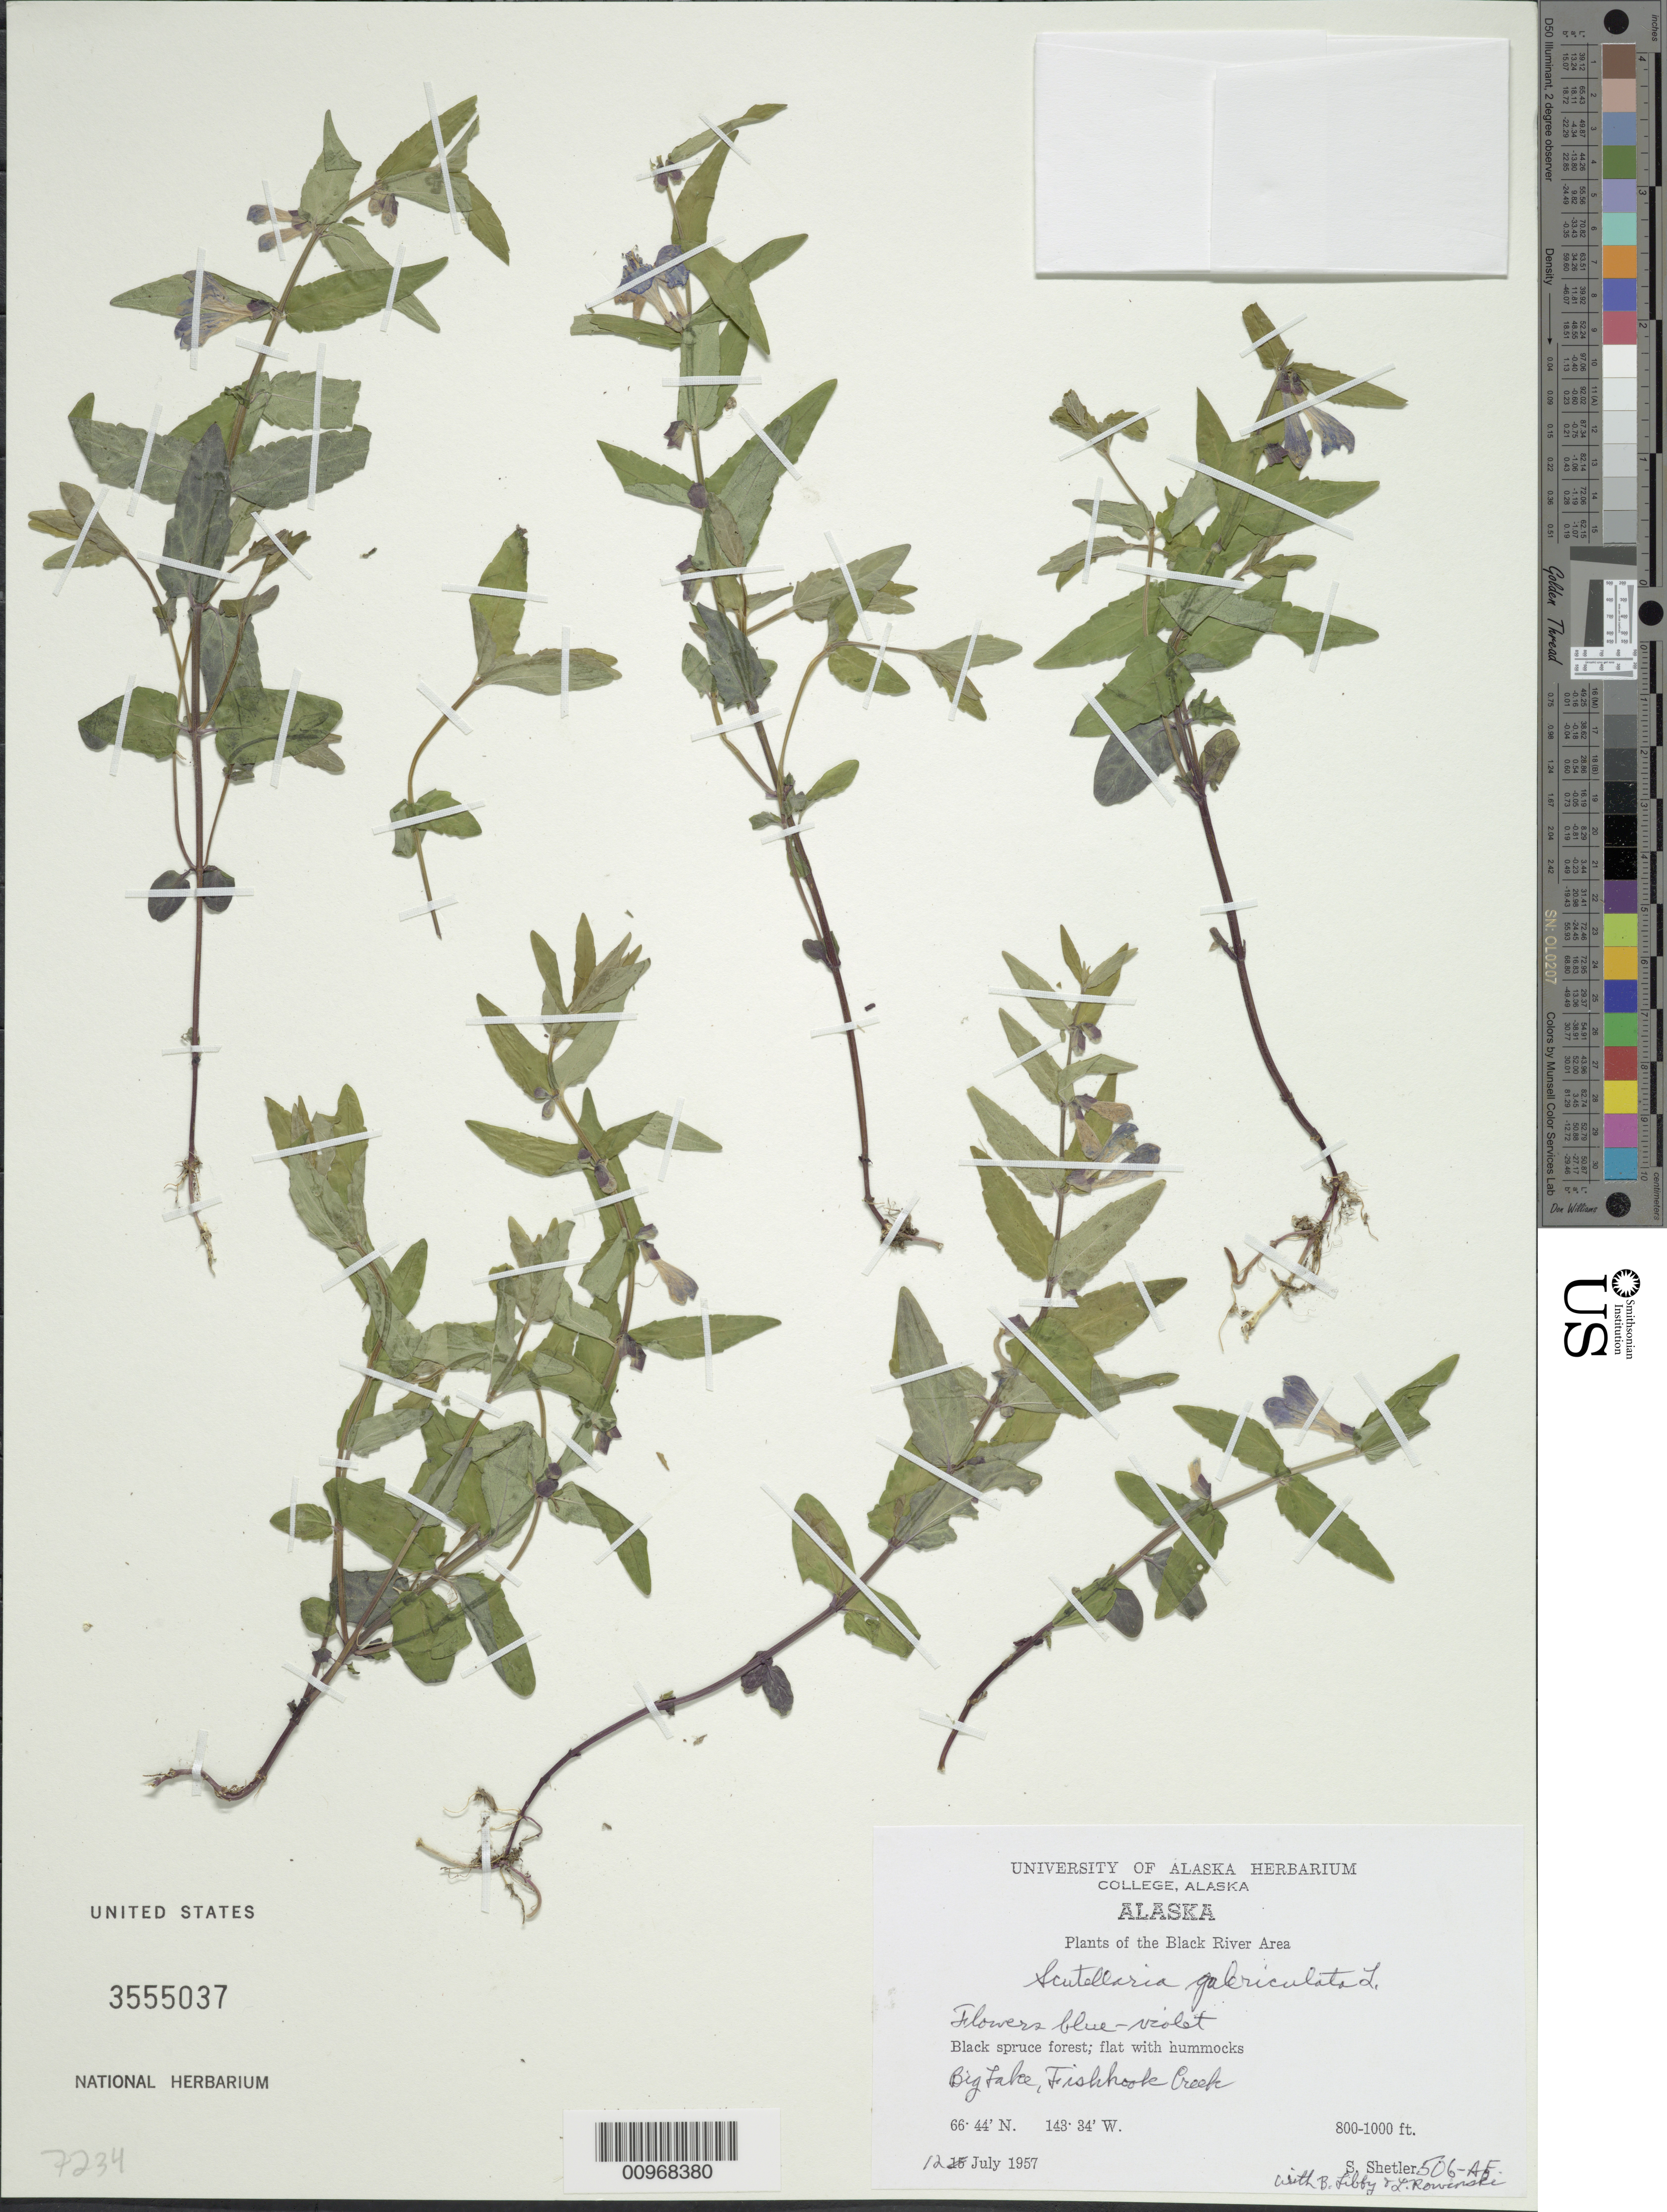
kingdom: Plantae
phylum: Tracheophyta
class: Magnoliopsida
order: Lamiales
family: Lamiaceae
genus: Scutellaria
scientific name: Scutellaria galericulata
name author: L.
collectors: S. Shetler, B. Libby & L. Rowinski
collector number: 506-AF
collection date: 1957-07-12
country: United States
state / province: Alaska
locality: Black River Area. Big Lake, Fishhook Creek.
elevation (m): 244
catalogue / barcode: US 3555037